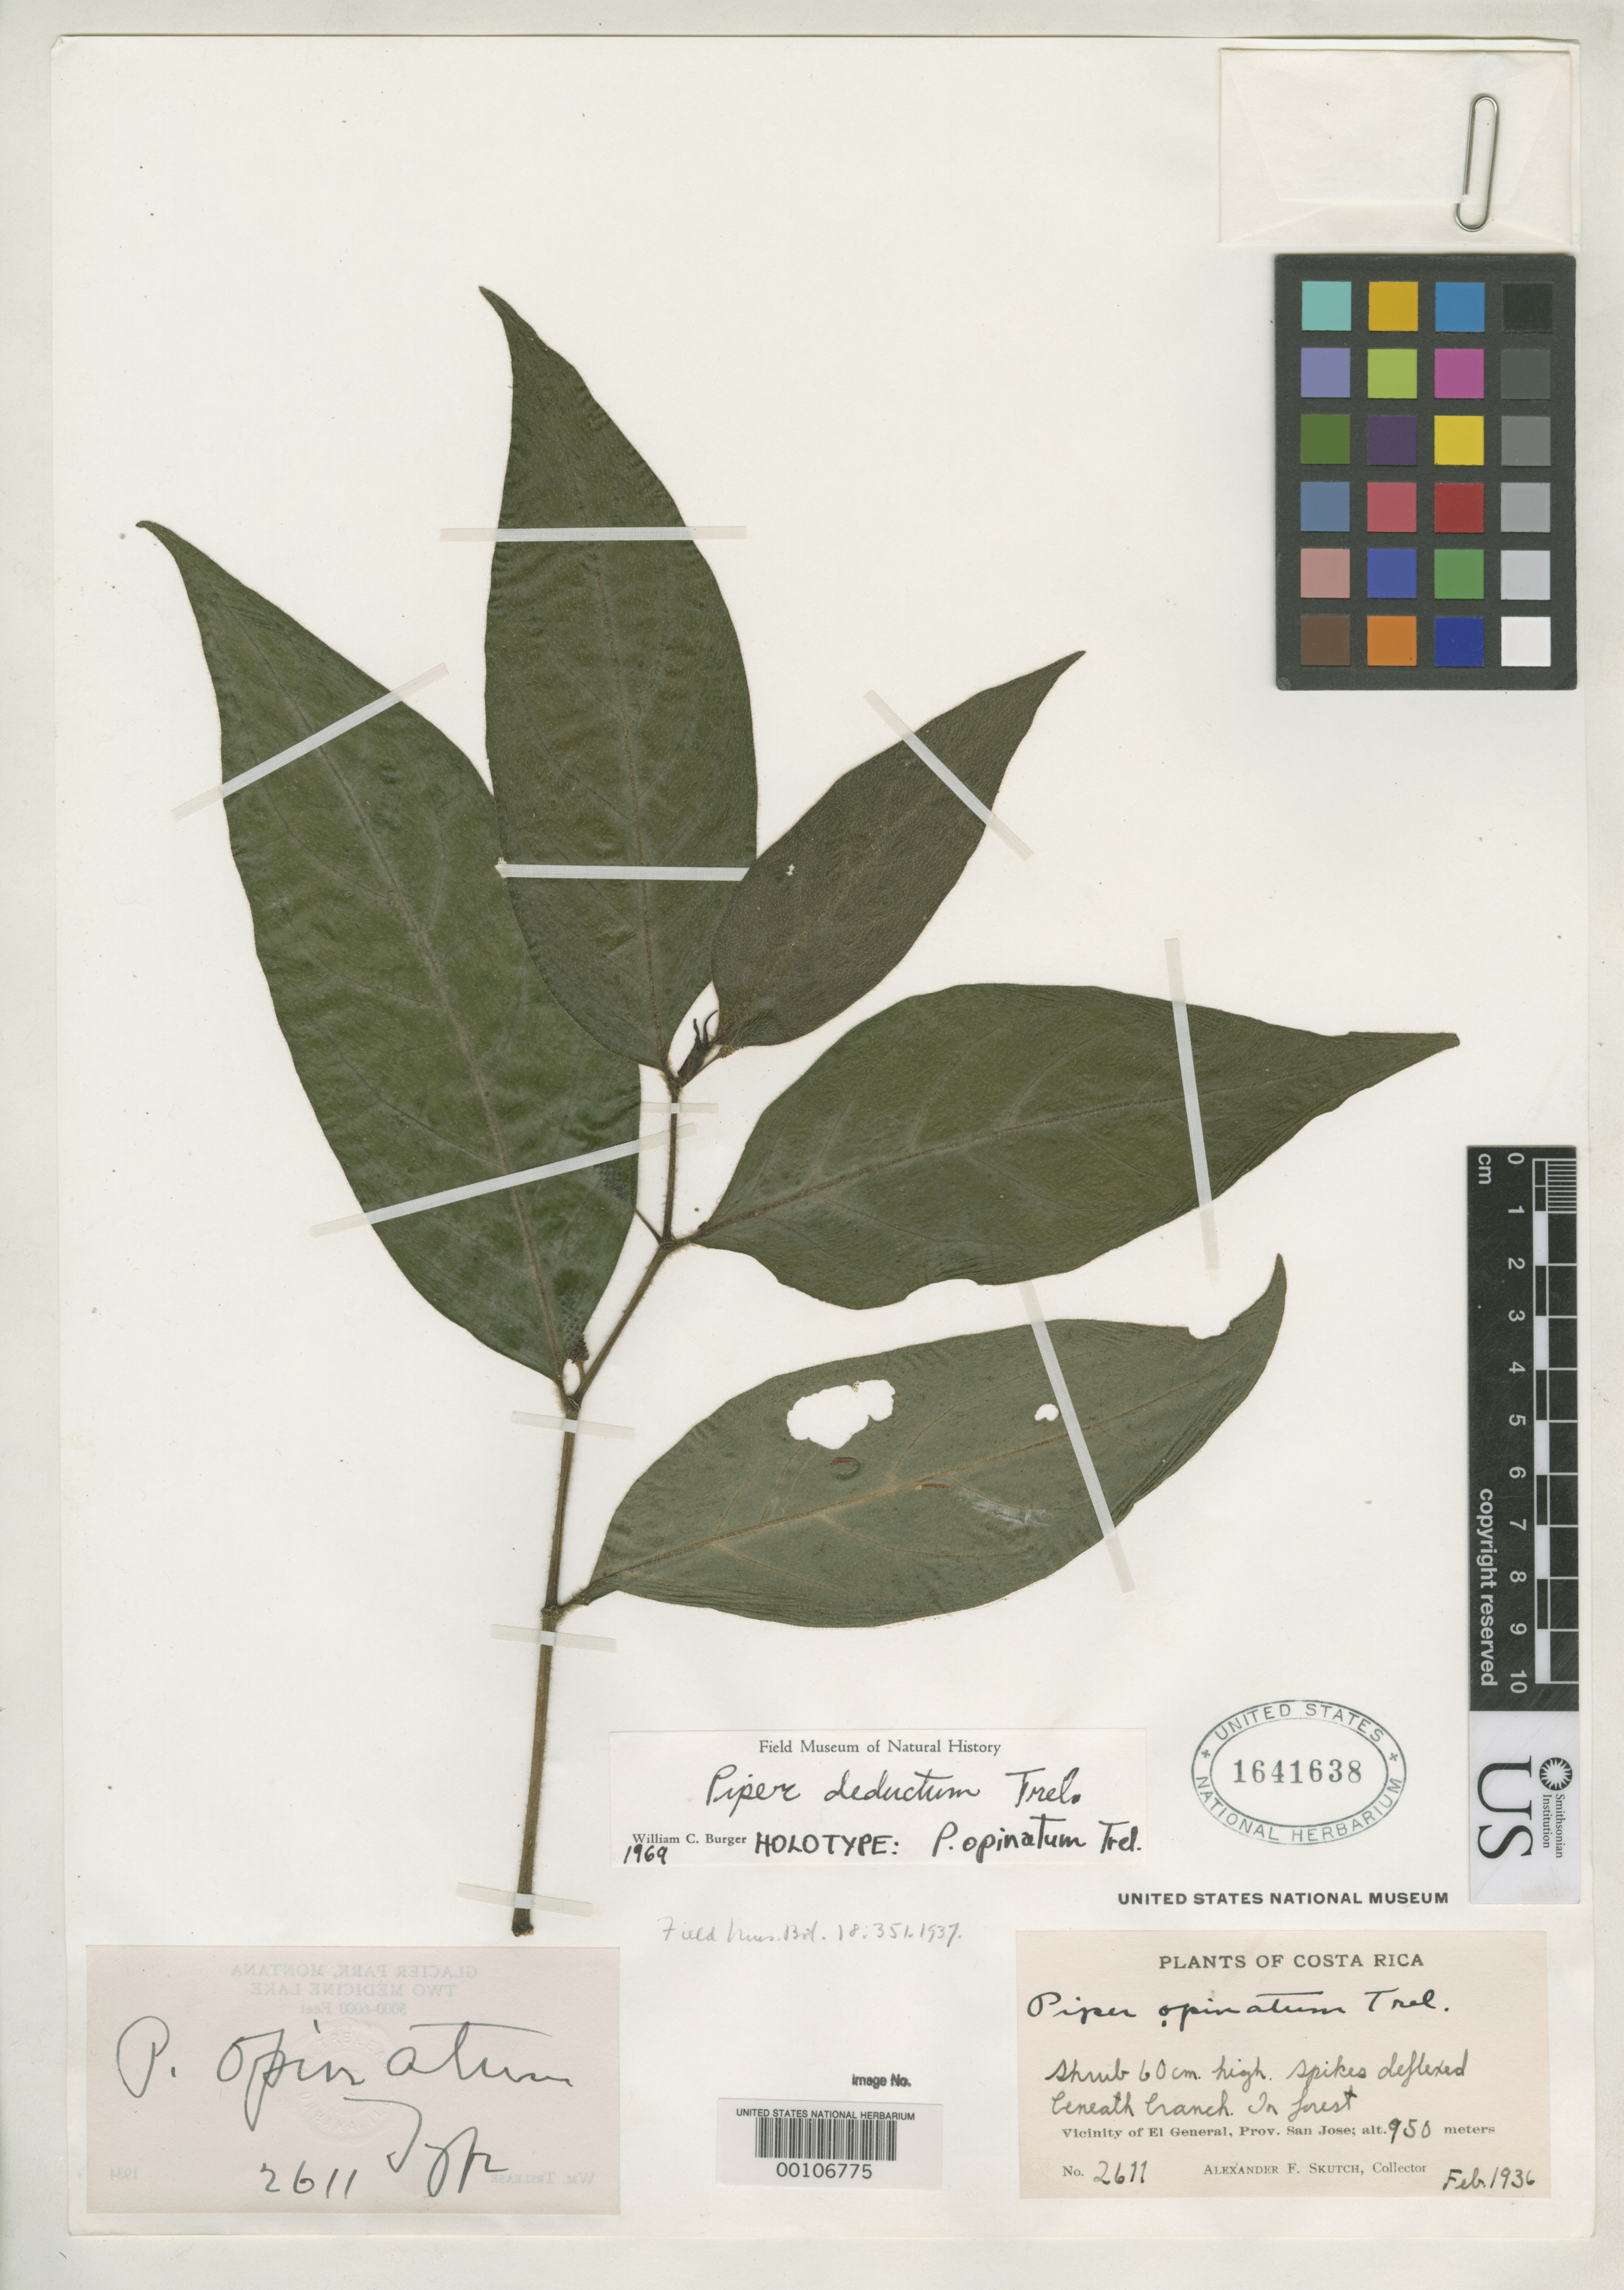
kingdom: Plantae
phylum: Tracheophyta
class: Magnoliopsida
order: Piperales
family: Piperaceae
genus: Piper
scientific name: Piper opinatum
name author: Trel. in Standl.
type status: Holotype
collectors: A. F. Skutch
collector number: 2611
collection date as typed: Feb 1936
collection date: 1936-02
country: Costa Rica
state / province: San José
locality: Vicinity of El General.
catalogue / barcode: US 1641638